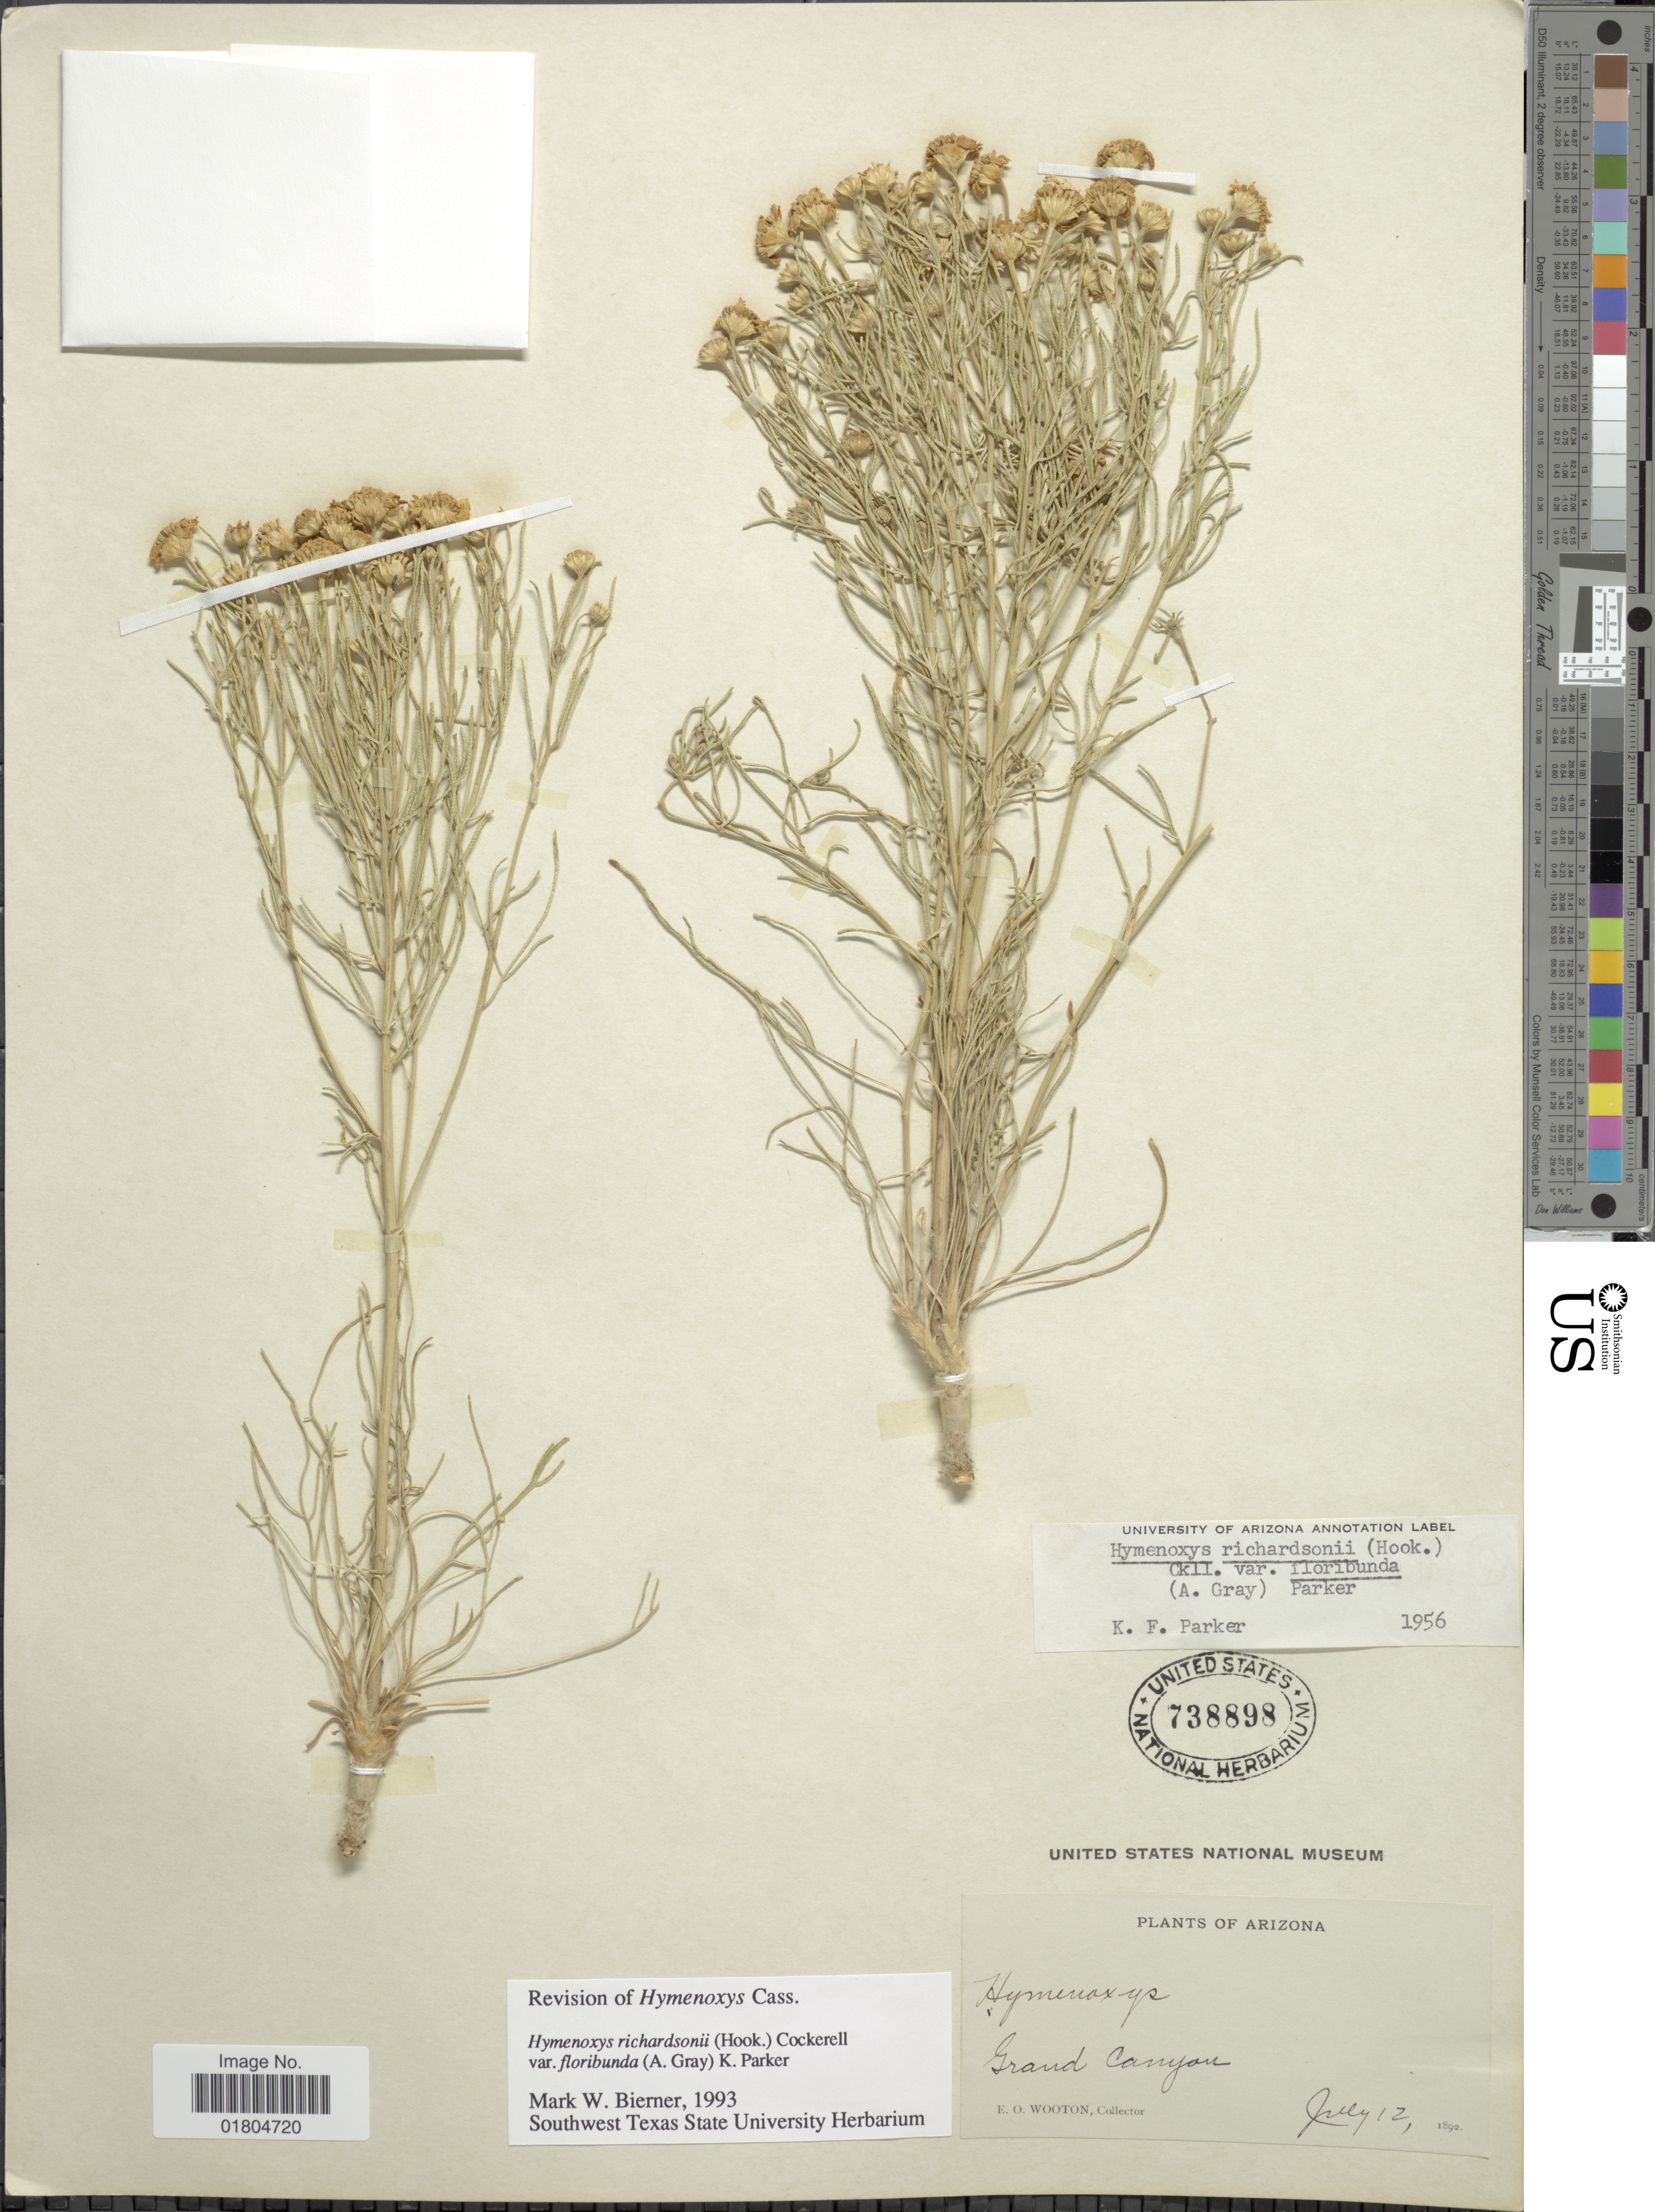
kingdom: Plantae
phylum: Tracheophyta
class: Magnoliopsida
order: Asterales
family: Asteraceae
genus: Hymenoxys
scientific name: Hymenoxys richardsonii var. floribunda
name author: (A. Gray) K.F. Parker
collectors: E. O. Wooton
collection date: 1892-07-12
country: United States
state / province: Arizona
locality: Grand Canyon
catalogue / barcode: US 738898